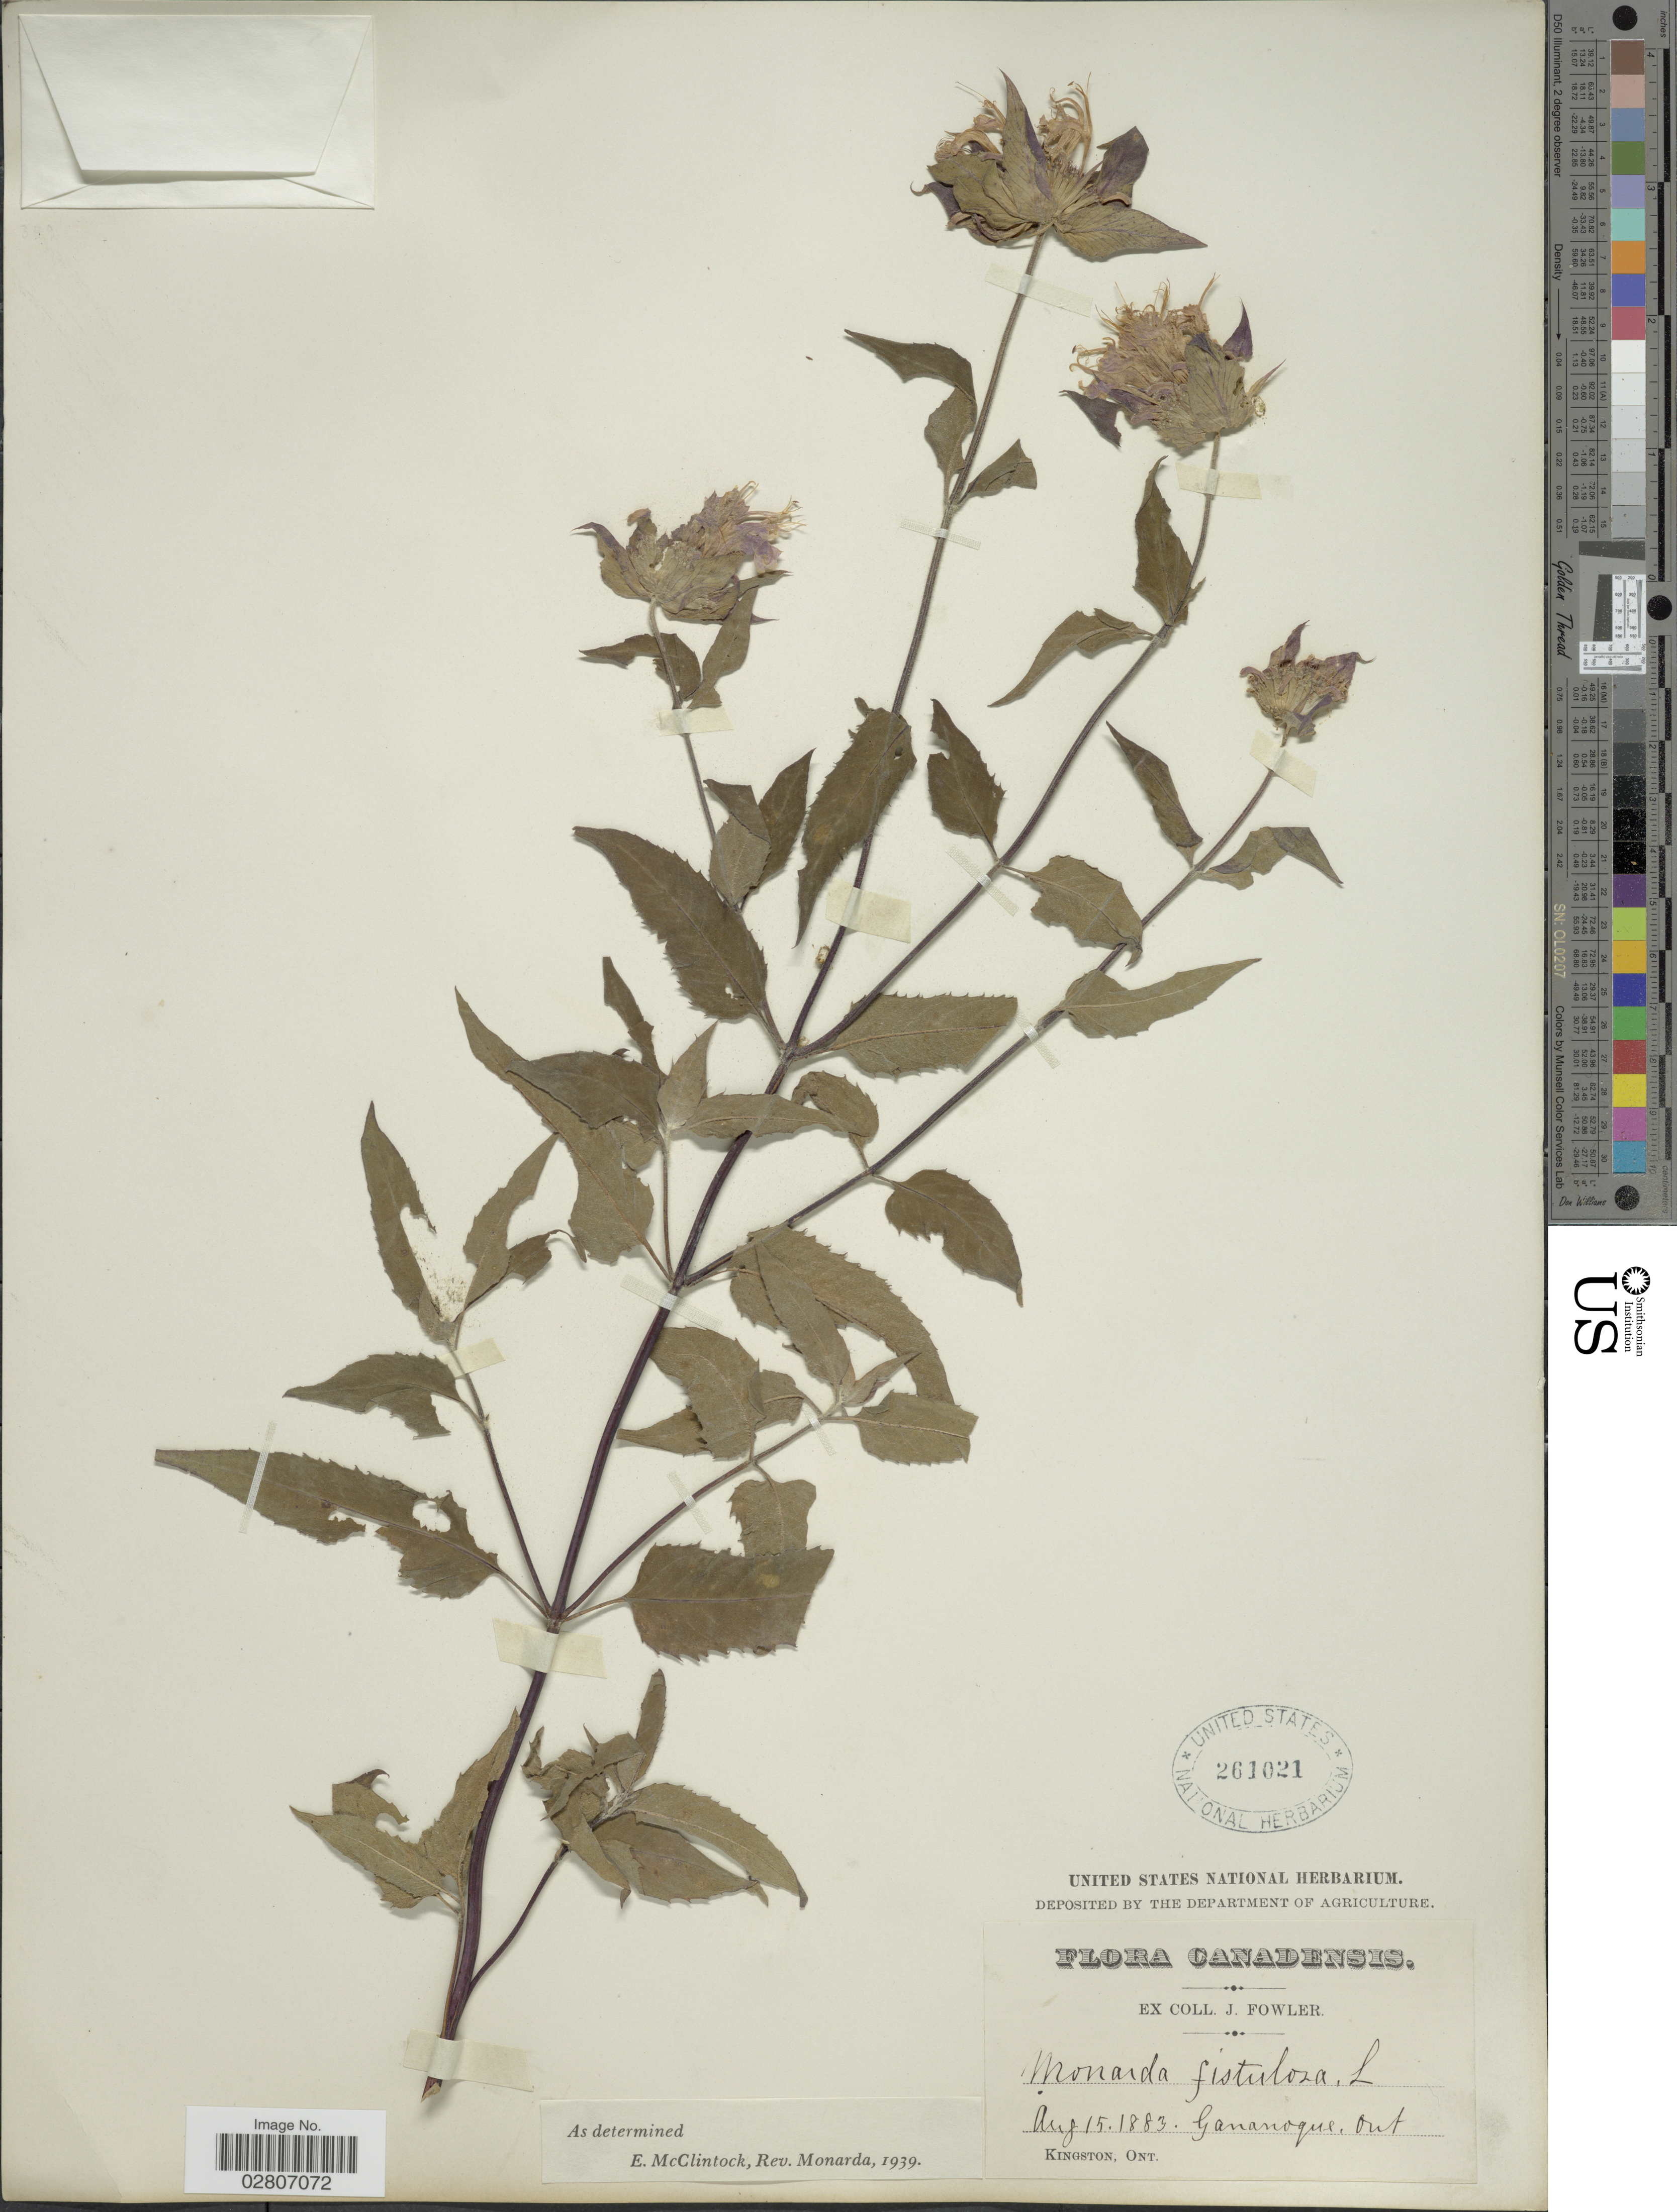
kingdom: Plantae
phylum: Tracheophyta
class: Magnoliopsida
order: Lamiales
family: Lamiaceae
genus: Monarda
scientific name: Monarda fistulosa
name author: L.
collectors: J. P. Fowler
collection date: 1883-08-15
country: Canada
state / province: Ontario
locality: Gananoque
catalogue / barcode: US 261021